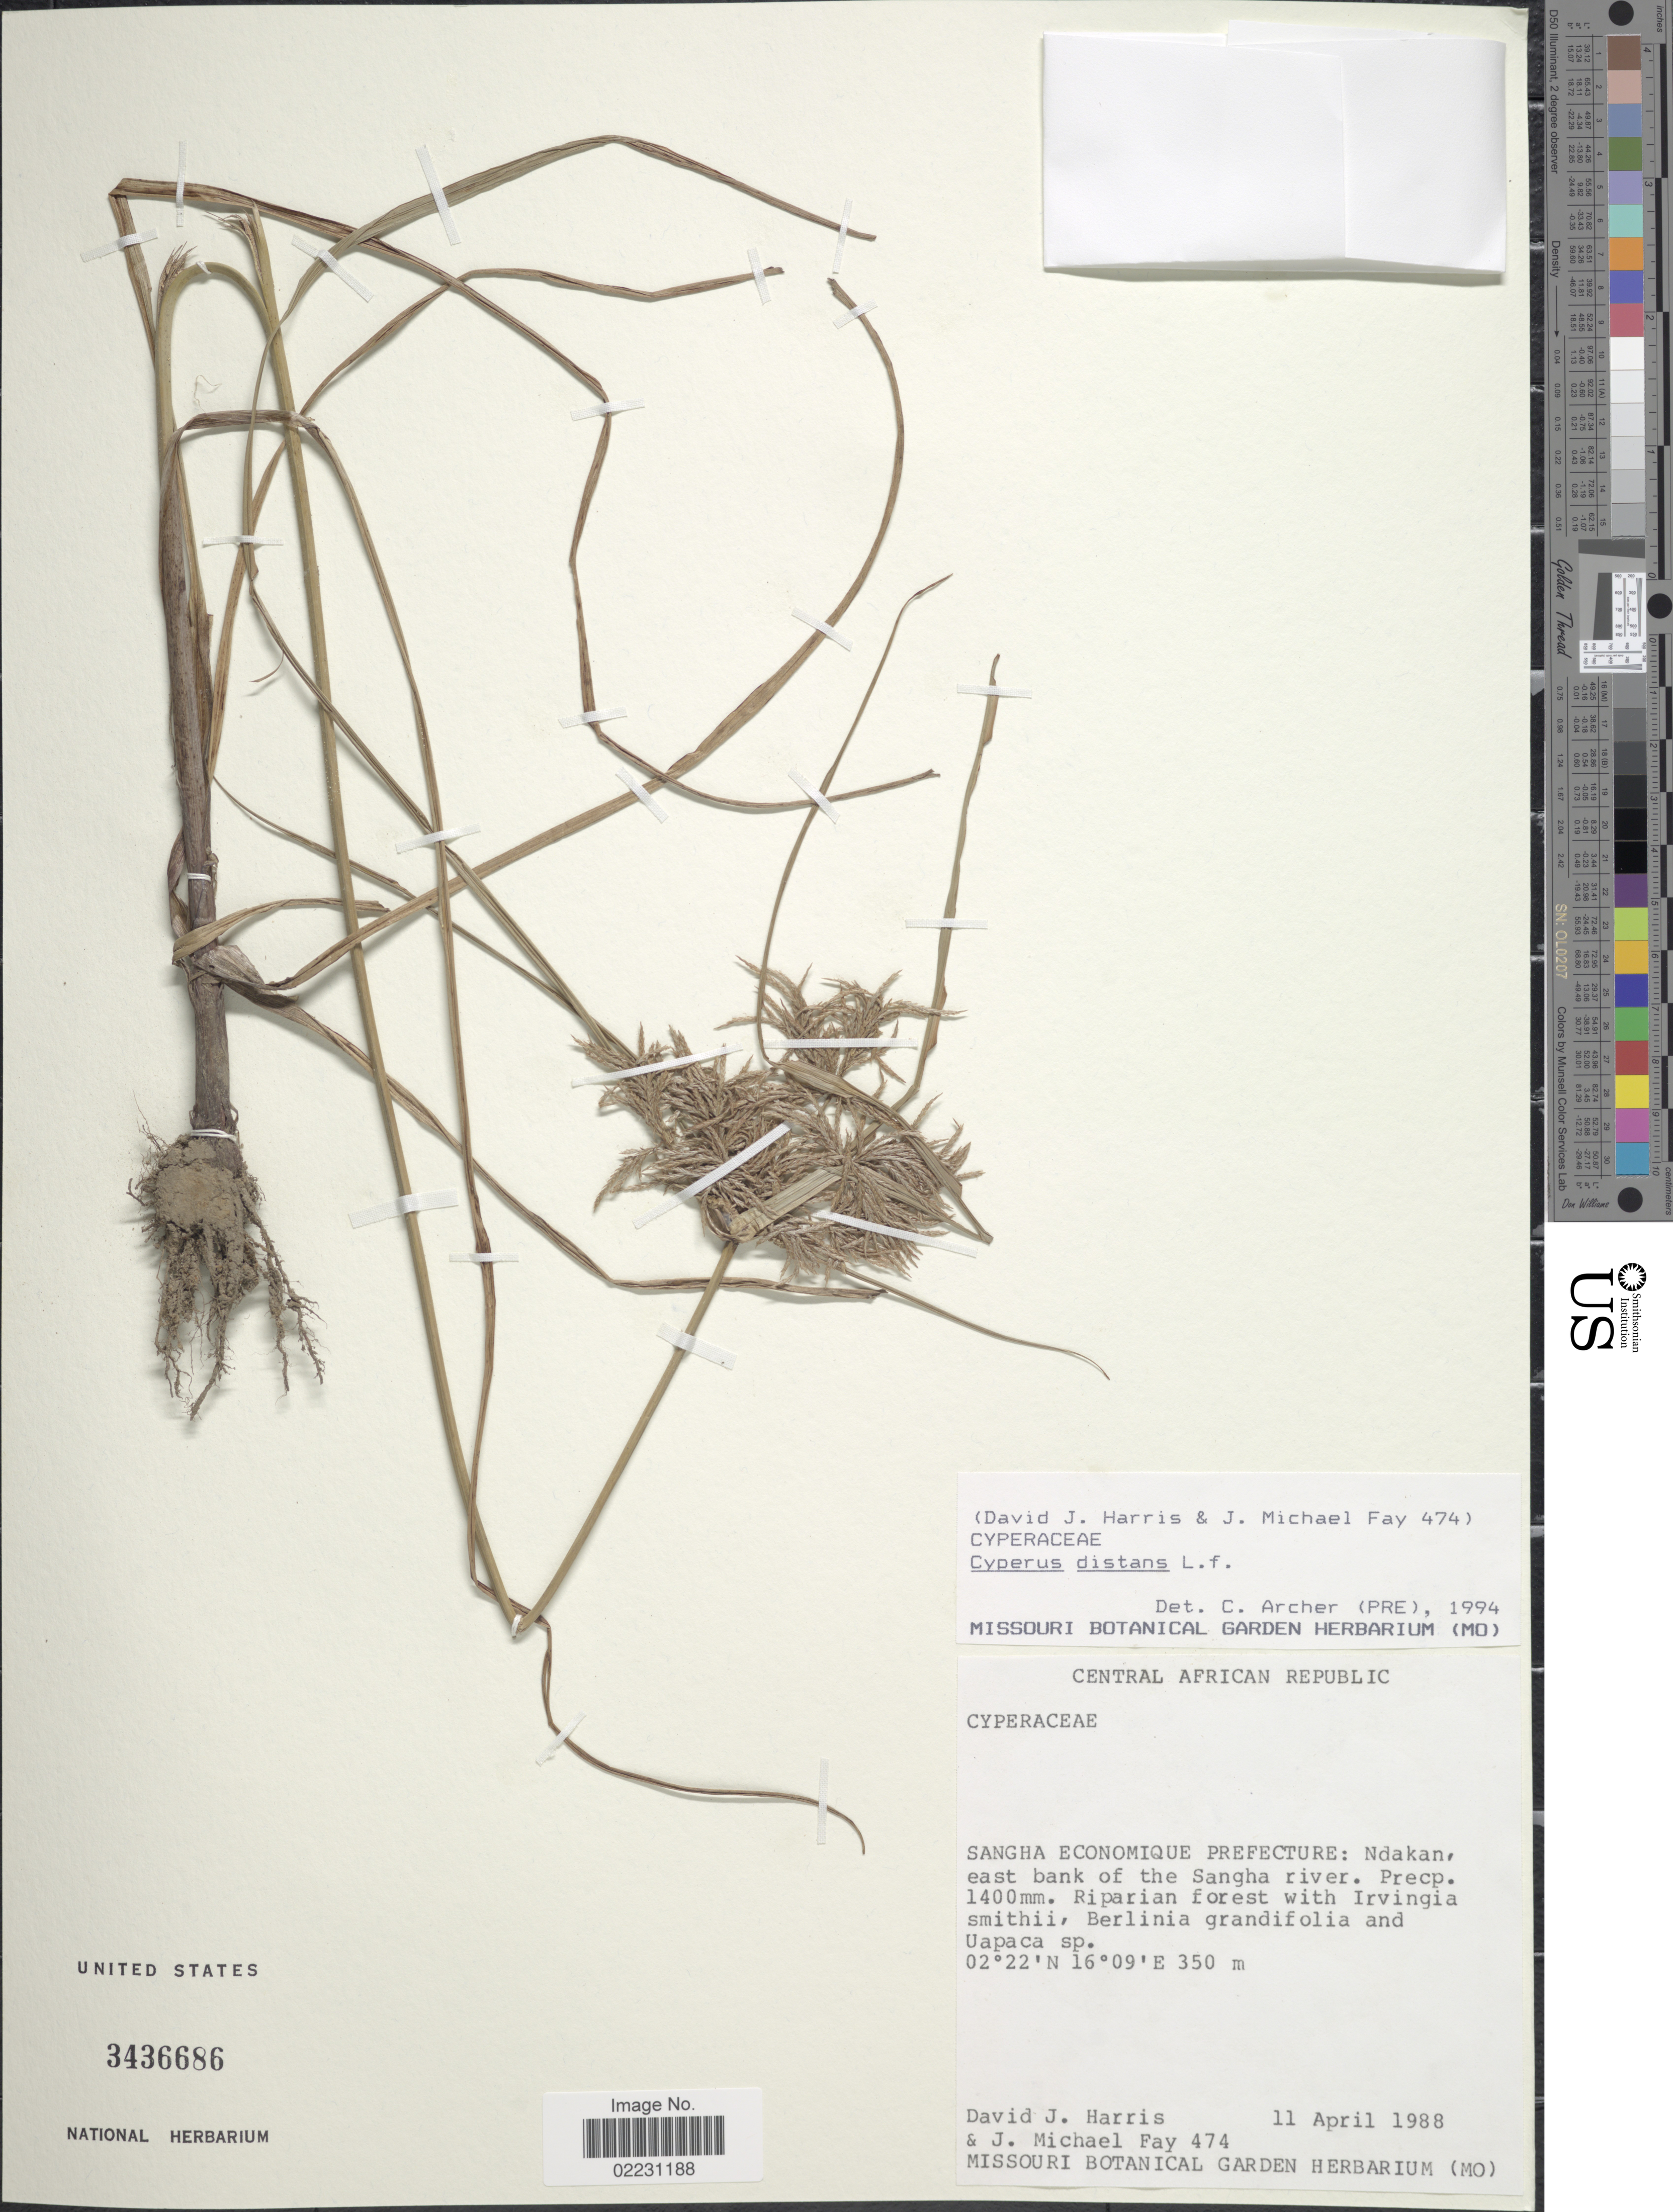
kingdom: Plantae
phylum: Tracheophyta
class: Liliopsida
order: Poales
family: Cyperaceae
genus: Cyperus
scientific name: Cyperus distans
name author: L. f.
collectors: D. J. Harris & J. M. Fay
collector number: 474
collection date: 1988-04-11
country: Central African Republic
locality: Sangha Economique Prefecture: Ndakan, east bank of the Sangha river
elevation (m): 350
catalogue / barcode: US 3436686